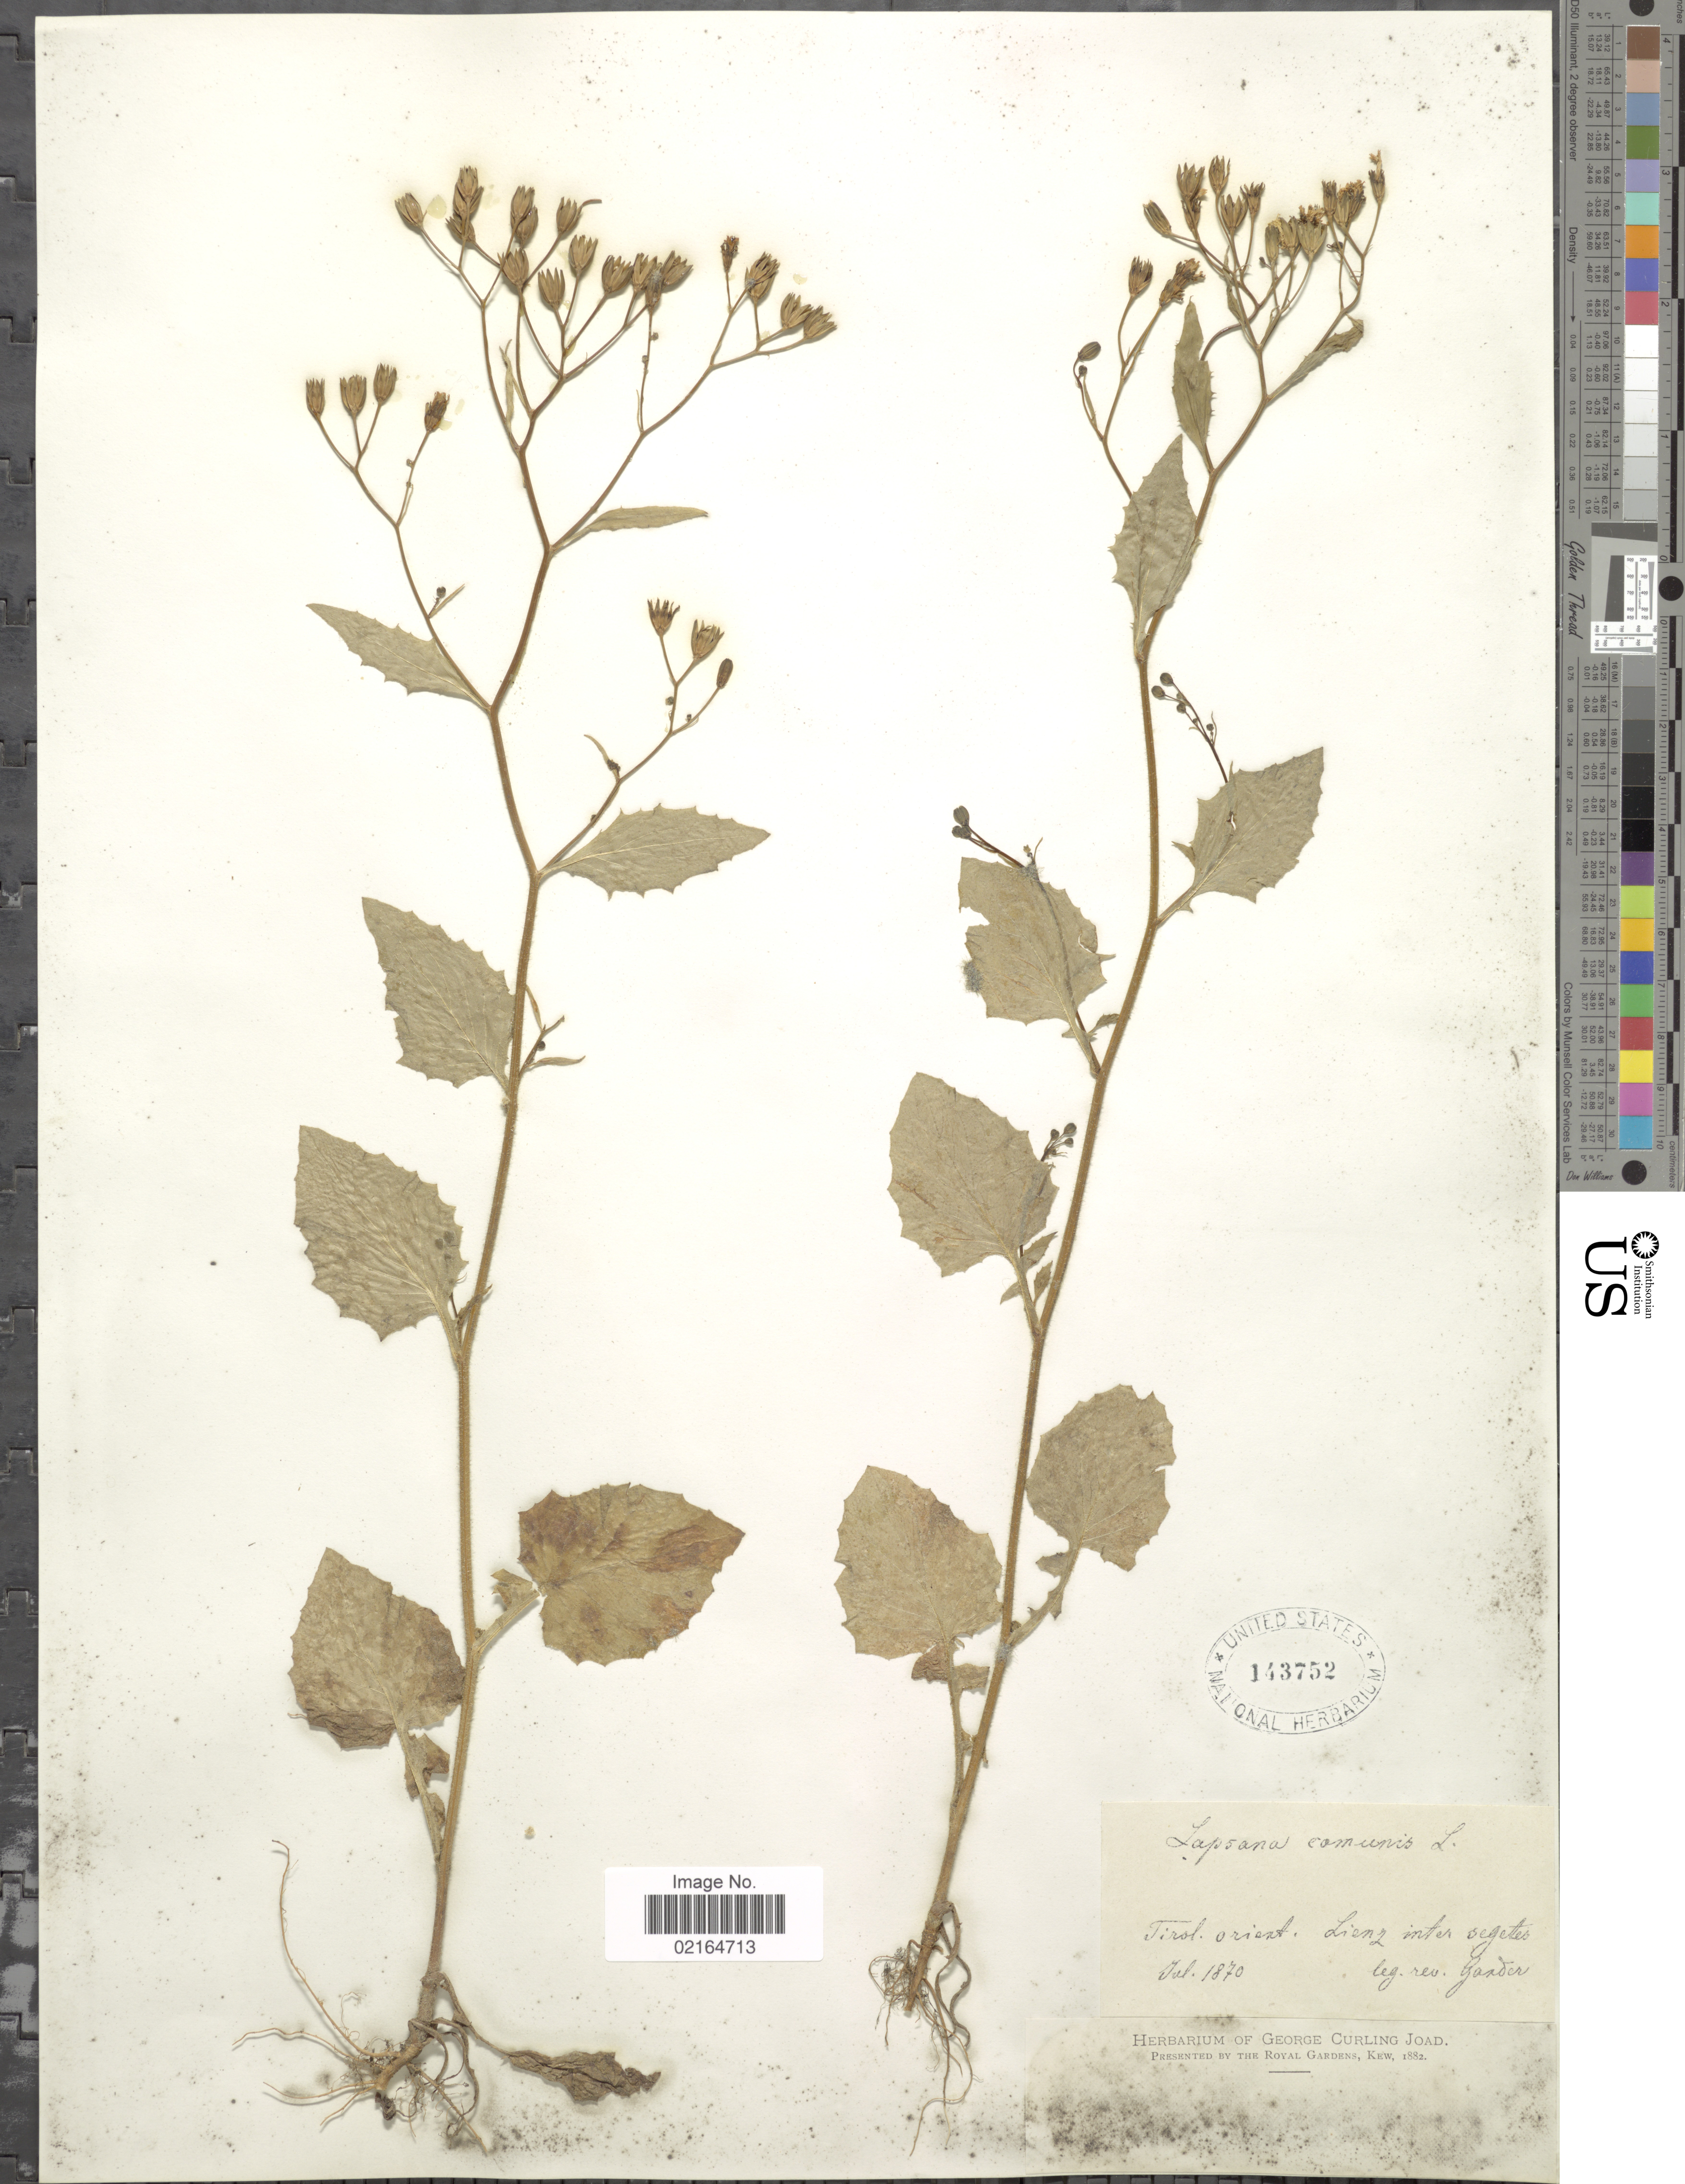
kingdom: Plantae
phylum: Tracheophyta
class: Magnoliopsida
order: Asterales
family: Asteraceae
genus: Lapsana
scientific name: Lapsana communis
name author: L.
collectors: Gander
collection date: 1870-07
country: Austria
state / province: Tirol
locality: Tirol orient., lienz inter segetes.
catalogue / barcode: US 143752